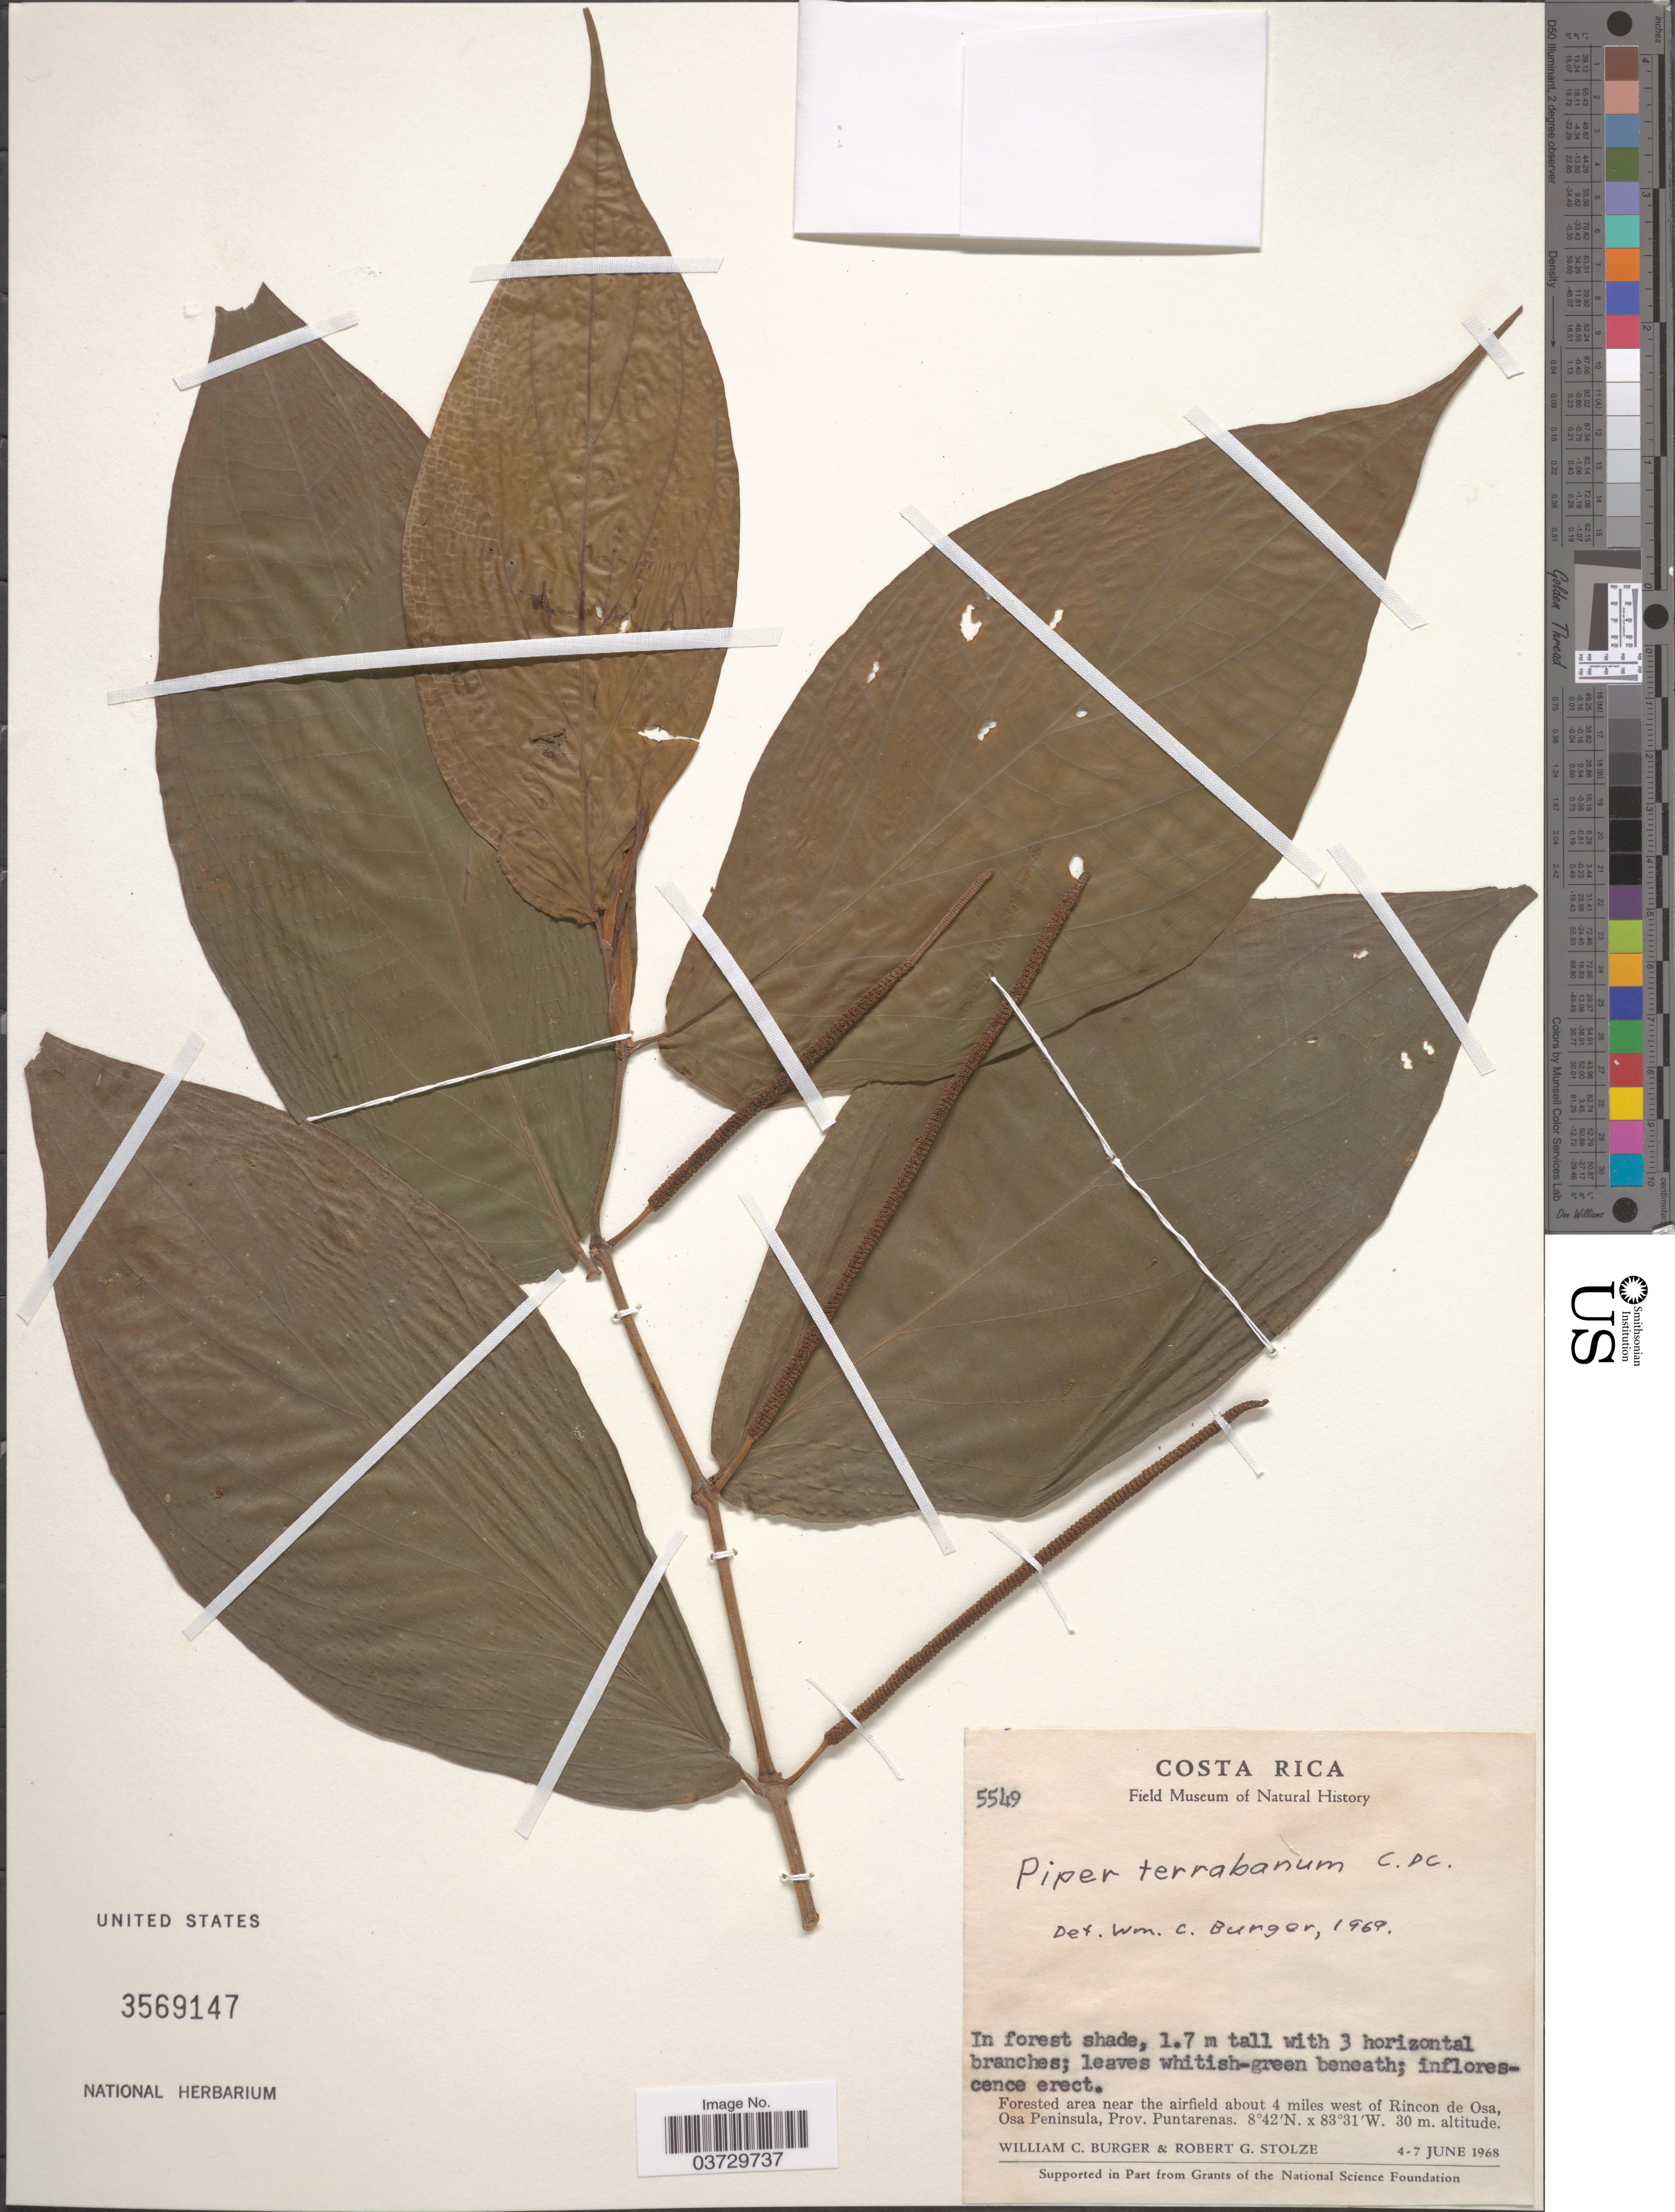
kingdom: Plantae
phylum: Tracheophyta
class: Magnoliopsida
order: Piperales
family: Piperaceae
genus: Piper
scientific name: Piper terrabanum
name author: C. DC.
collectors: W. Burger & R. G. Stolze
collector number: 5549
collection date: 1968-06-04/1968-06-07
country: Costa Rica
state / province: Puntarenas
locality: Forested area near the airfield about 4 miles west of Rincon de Osa, Osa Peninsula.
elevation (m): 30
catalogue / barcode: US 3569147